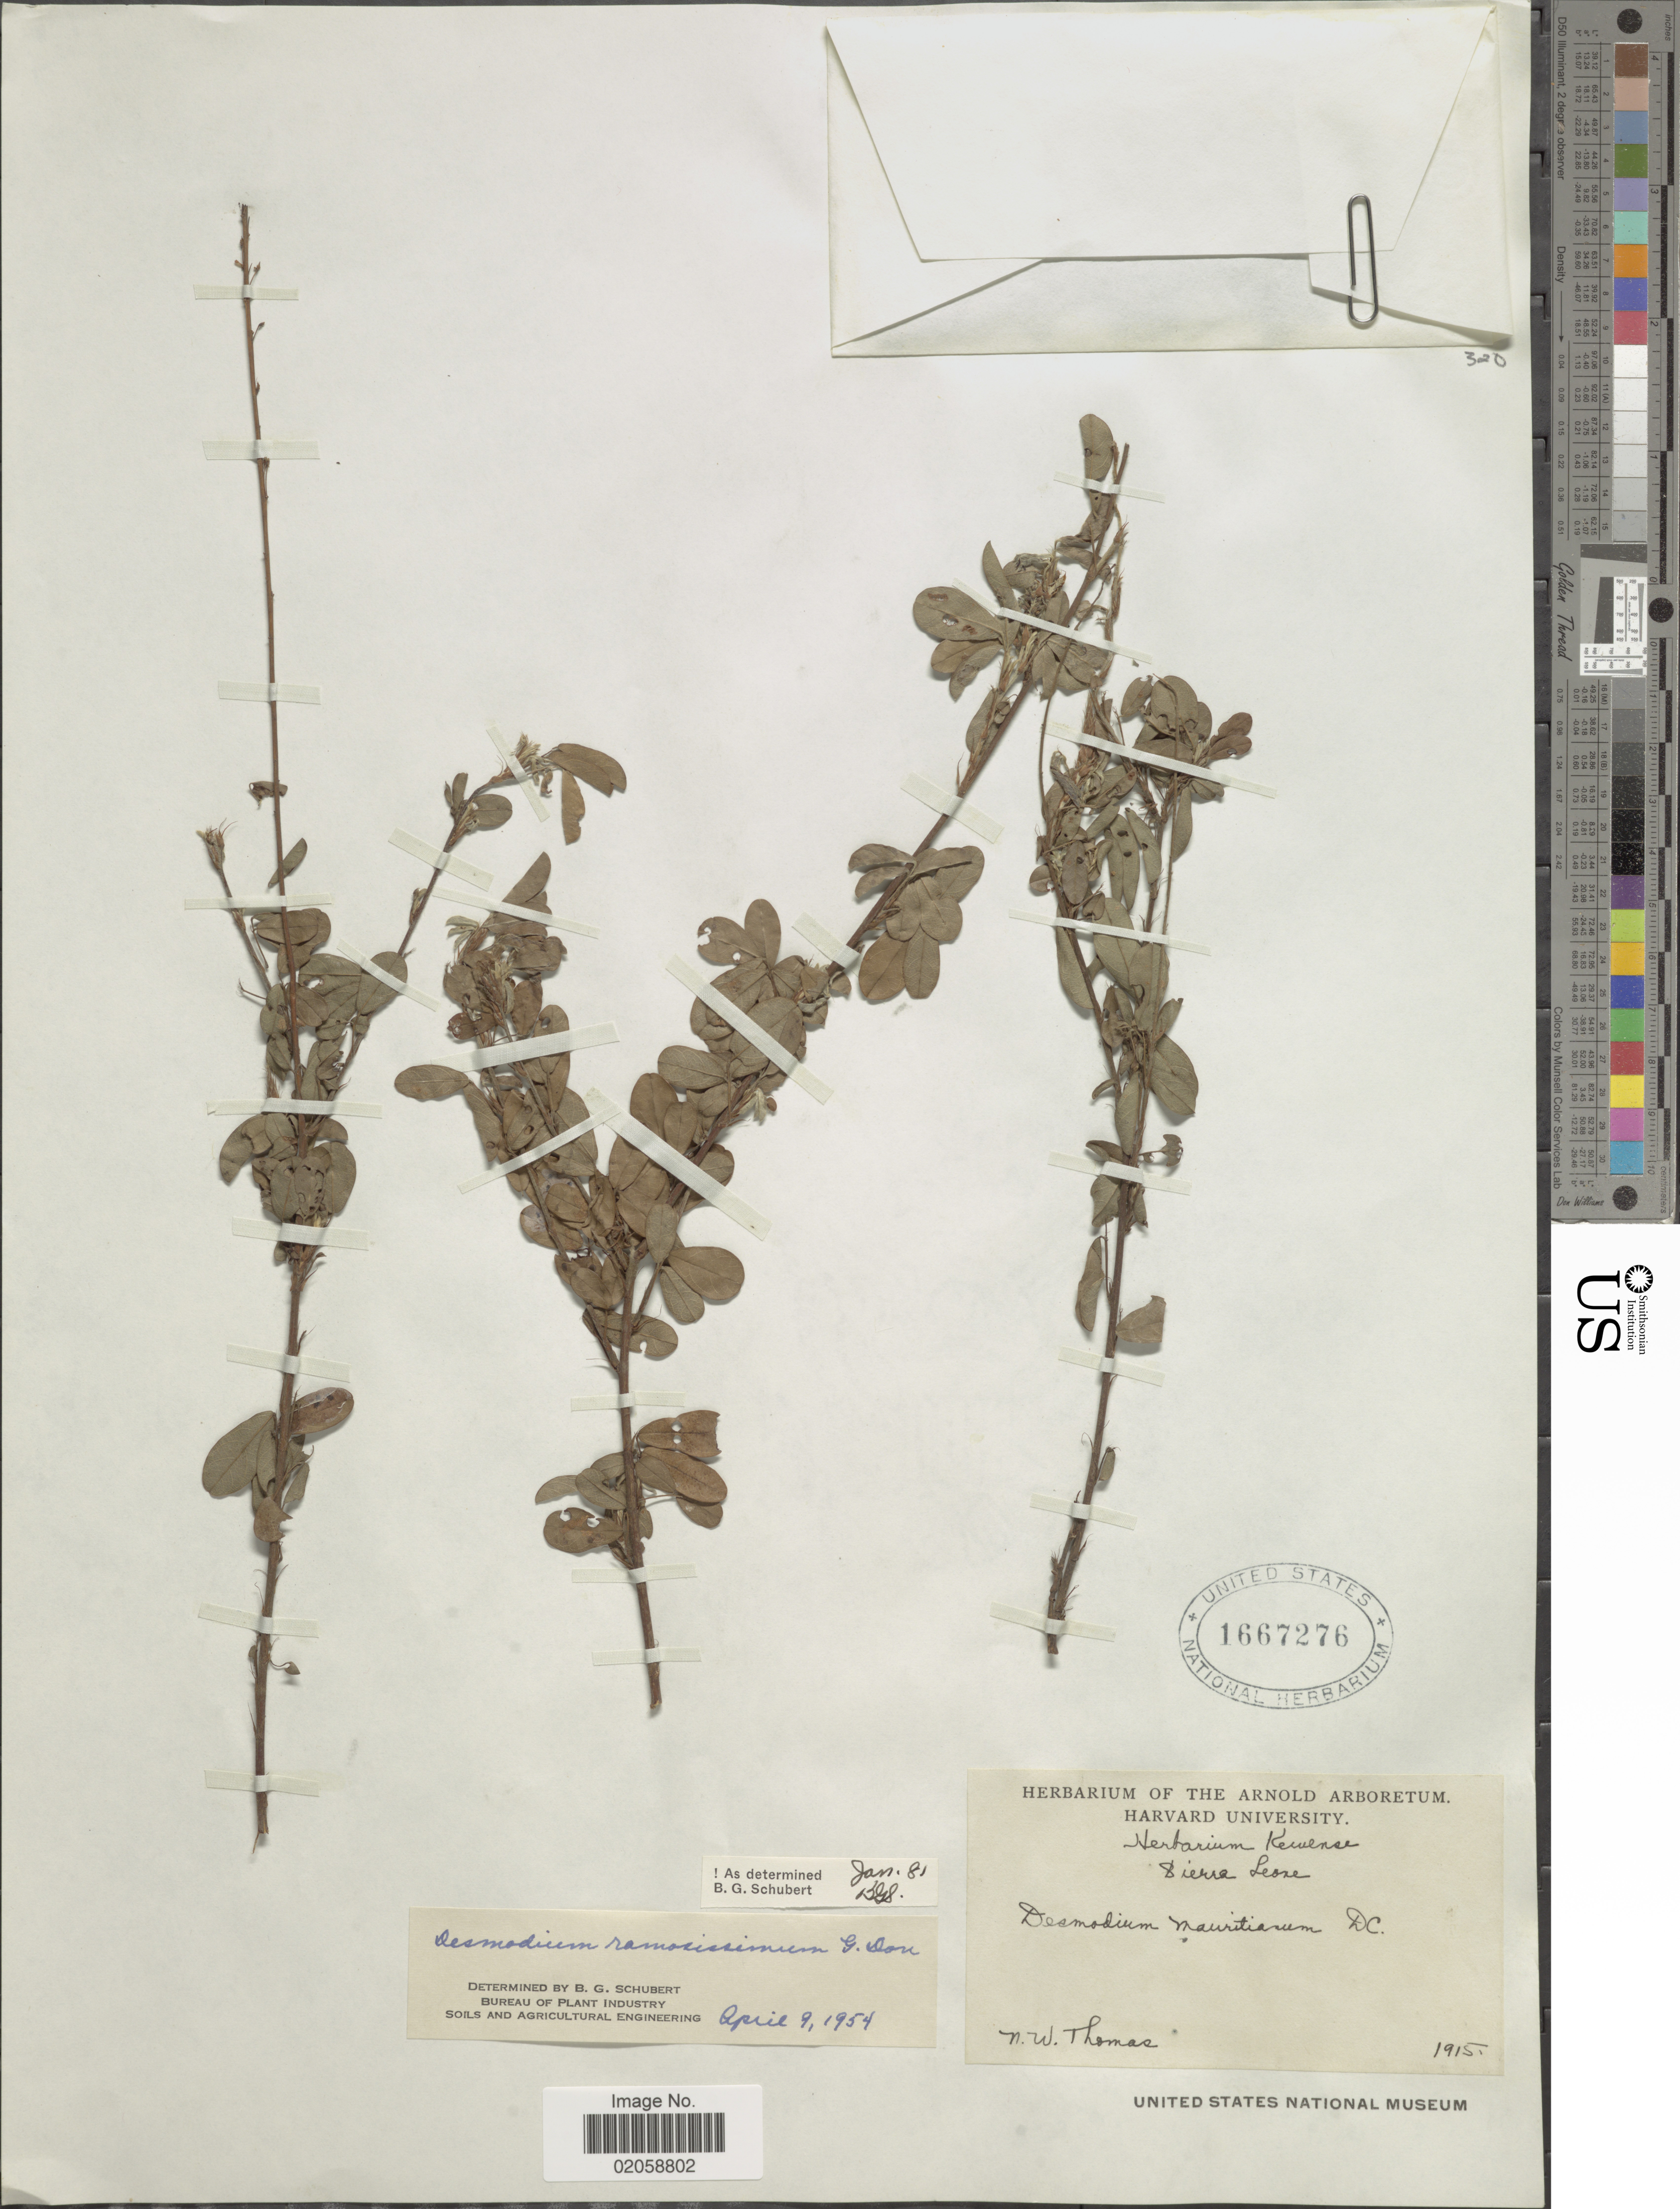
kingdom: Plantae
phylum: Tracheophyta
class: Magnoliopsida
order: Fabales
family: Fabaceae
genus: Grona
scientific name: Grona ramosissima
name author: (G. Don) H. Ohashi & K. Ohashi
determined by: Strong, Mark T., (BOT), Smithsonian Institution - National Museum of Natural History (UNITED STATES)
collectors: N. Thomas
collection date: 1915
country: Sierra Leone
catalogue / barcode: US 1667276